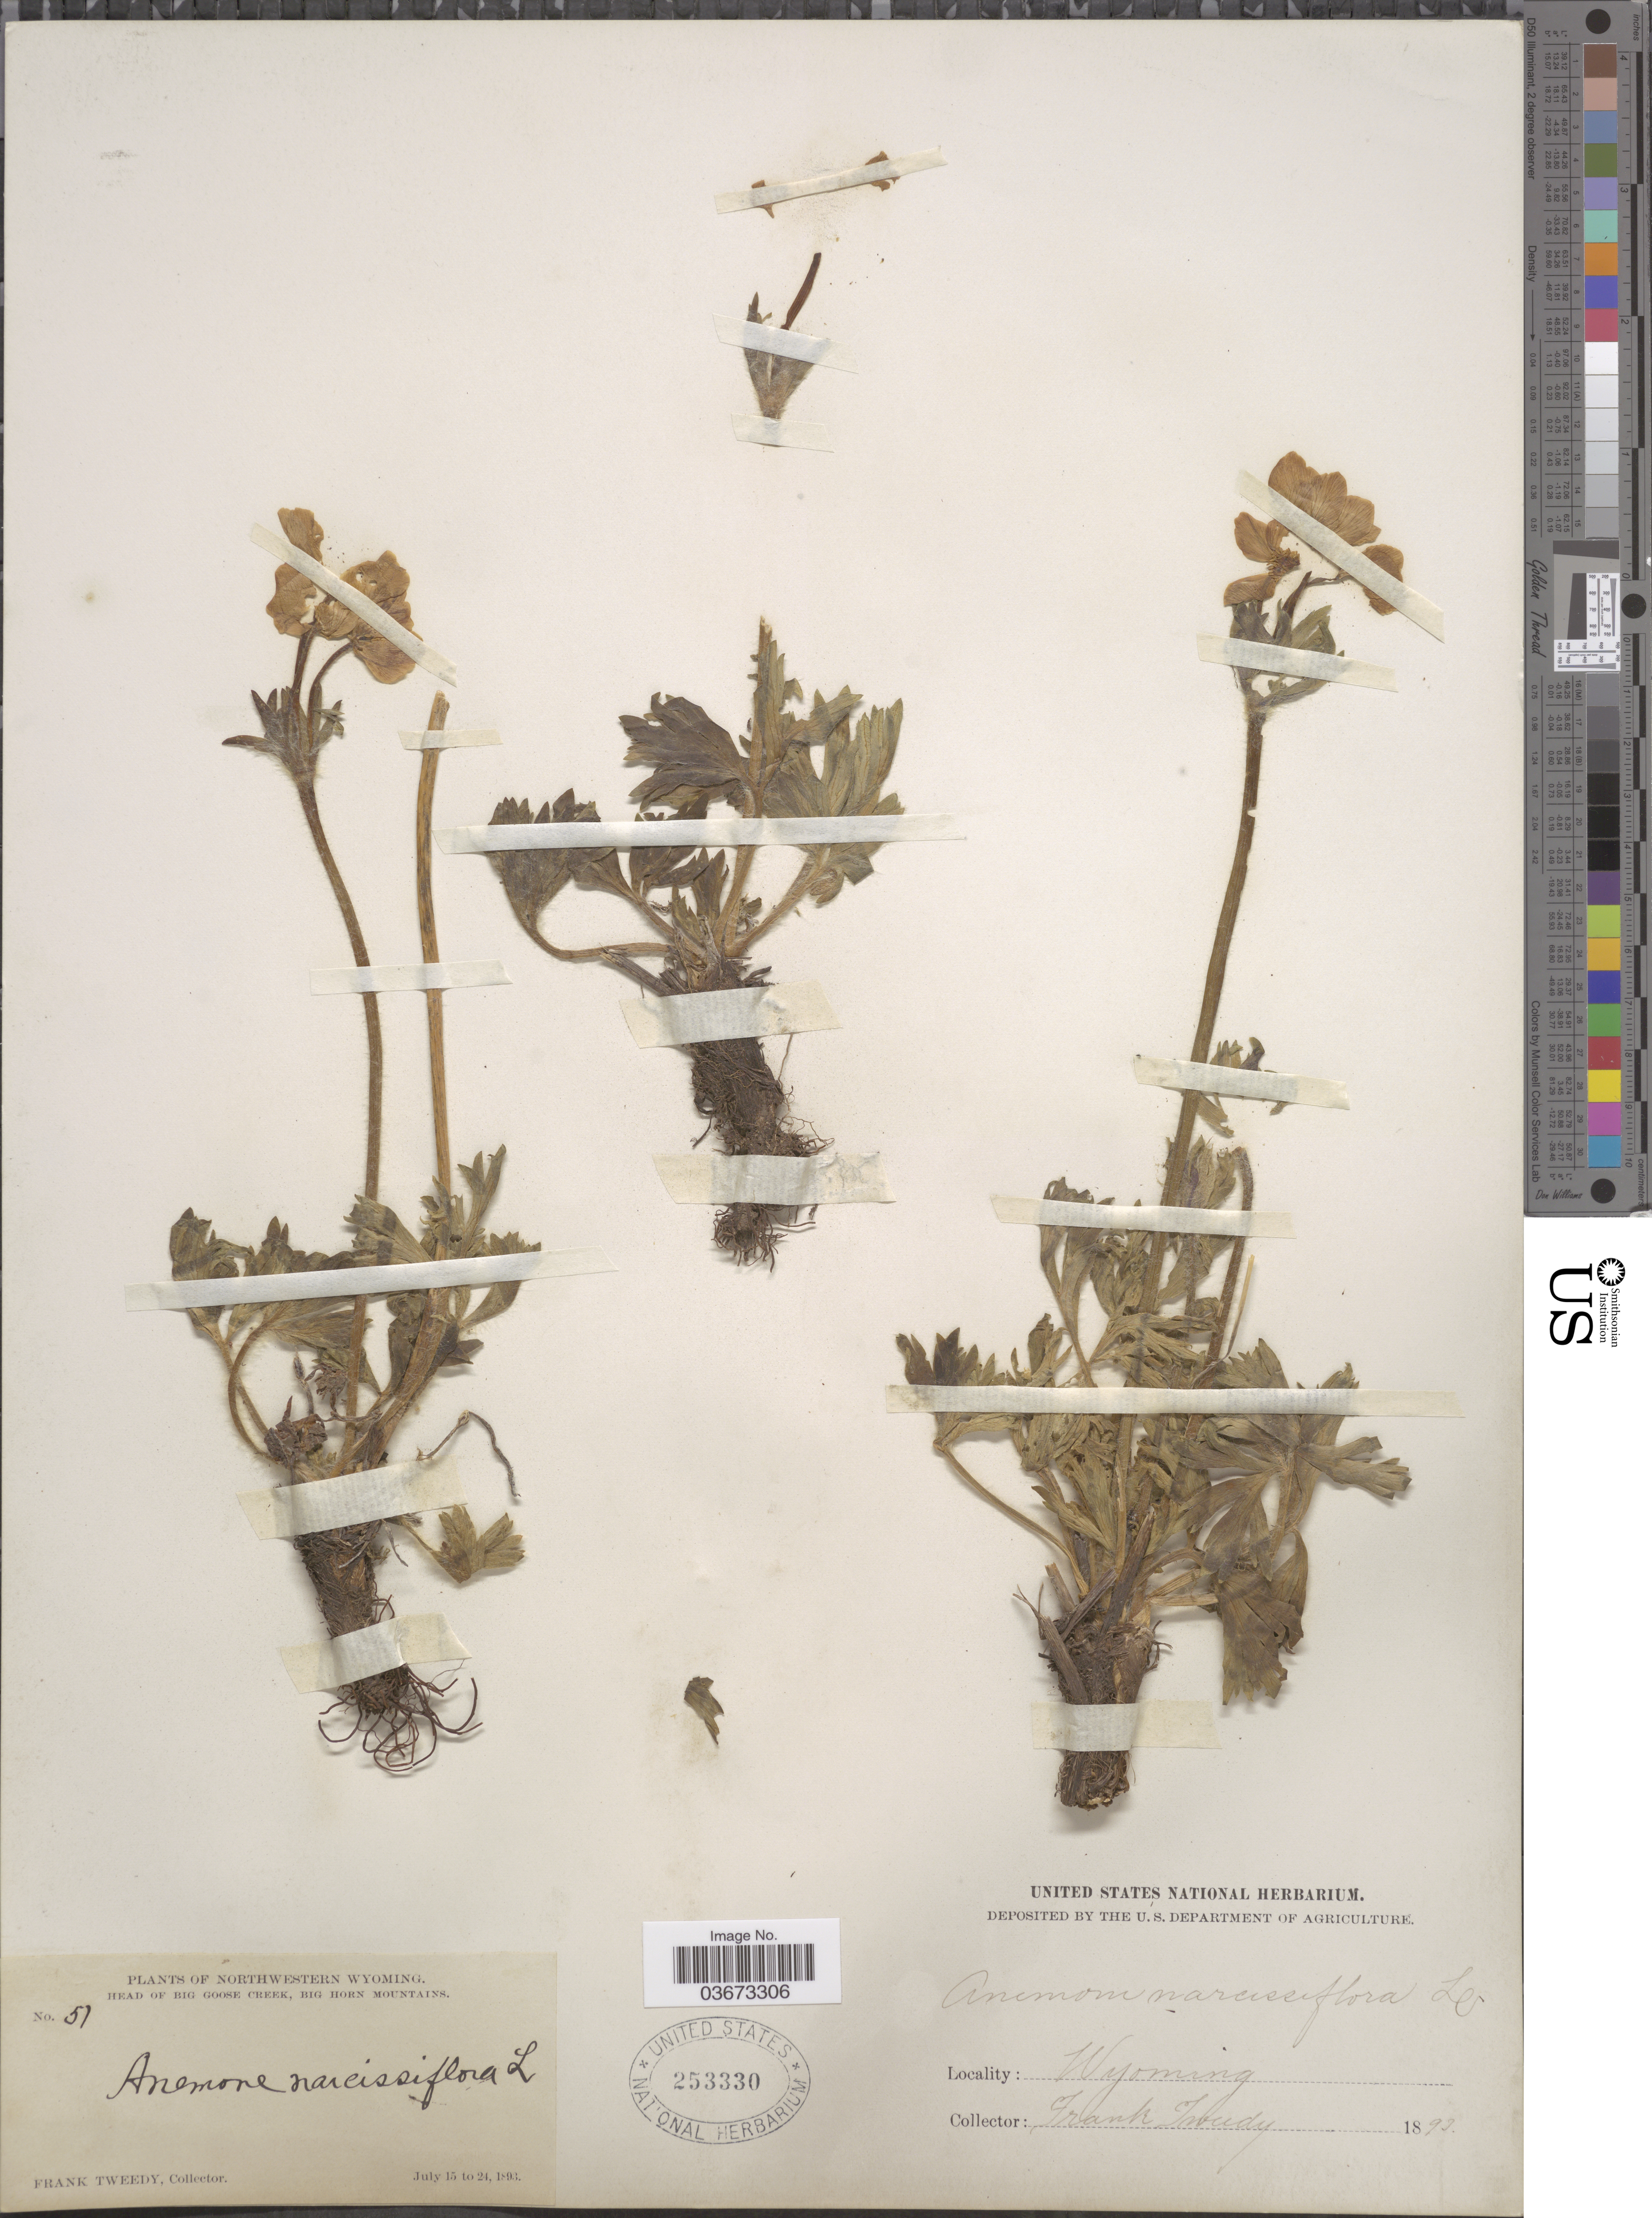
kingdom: Plantae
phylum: Tracheophyta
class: Magnoliopsida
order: Ranunculales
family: Ranunculaceae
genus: Anemone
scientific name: Anemone zephyra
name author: A. Nelson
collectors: F. Tweedy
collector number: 57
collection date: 1893-07-15/1893-07-24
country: United States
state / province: Wyoming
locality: Northwestern Wyoming. Head of Big Goose Creek, Big Horn Mountains.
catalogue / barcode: US 253330